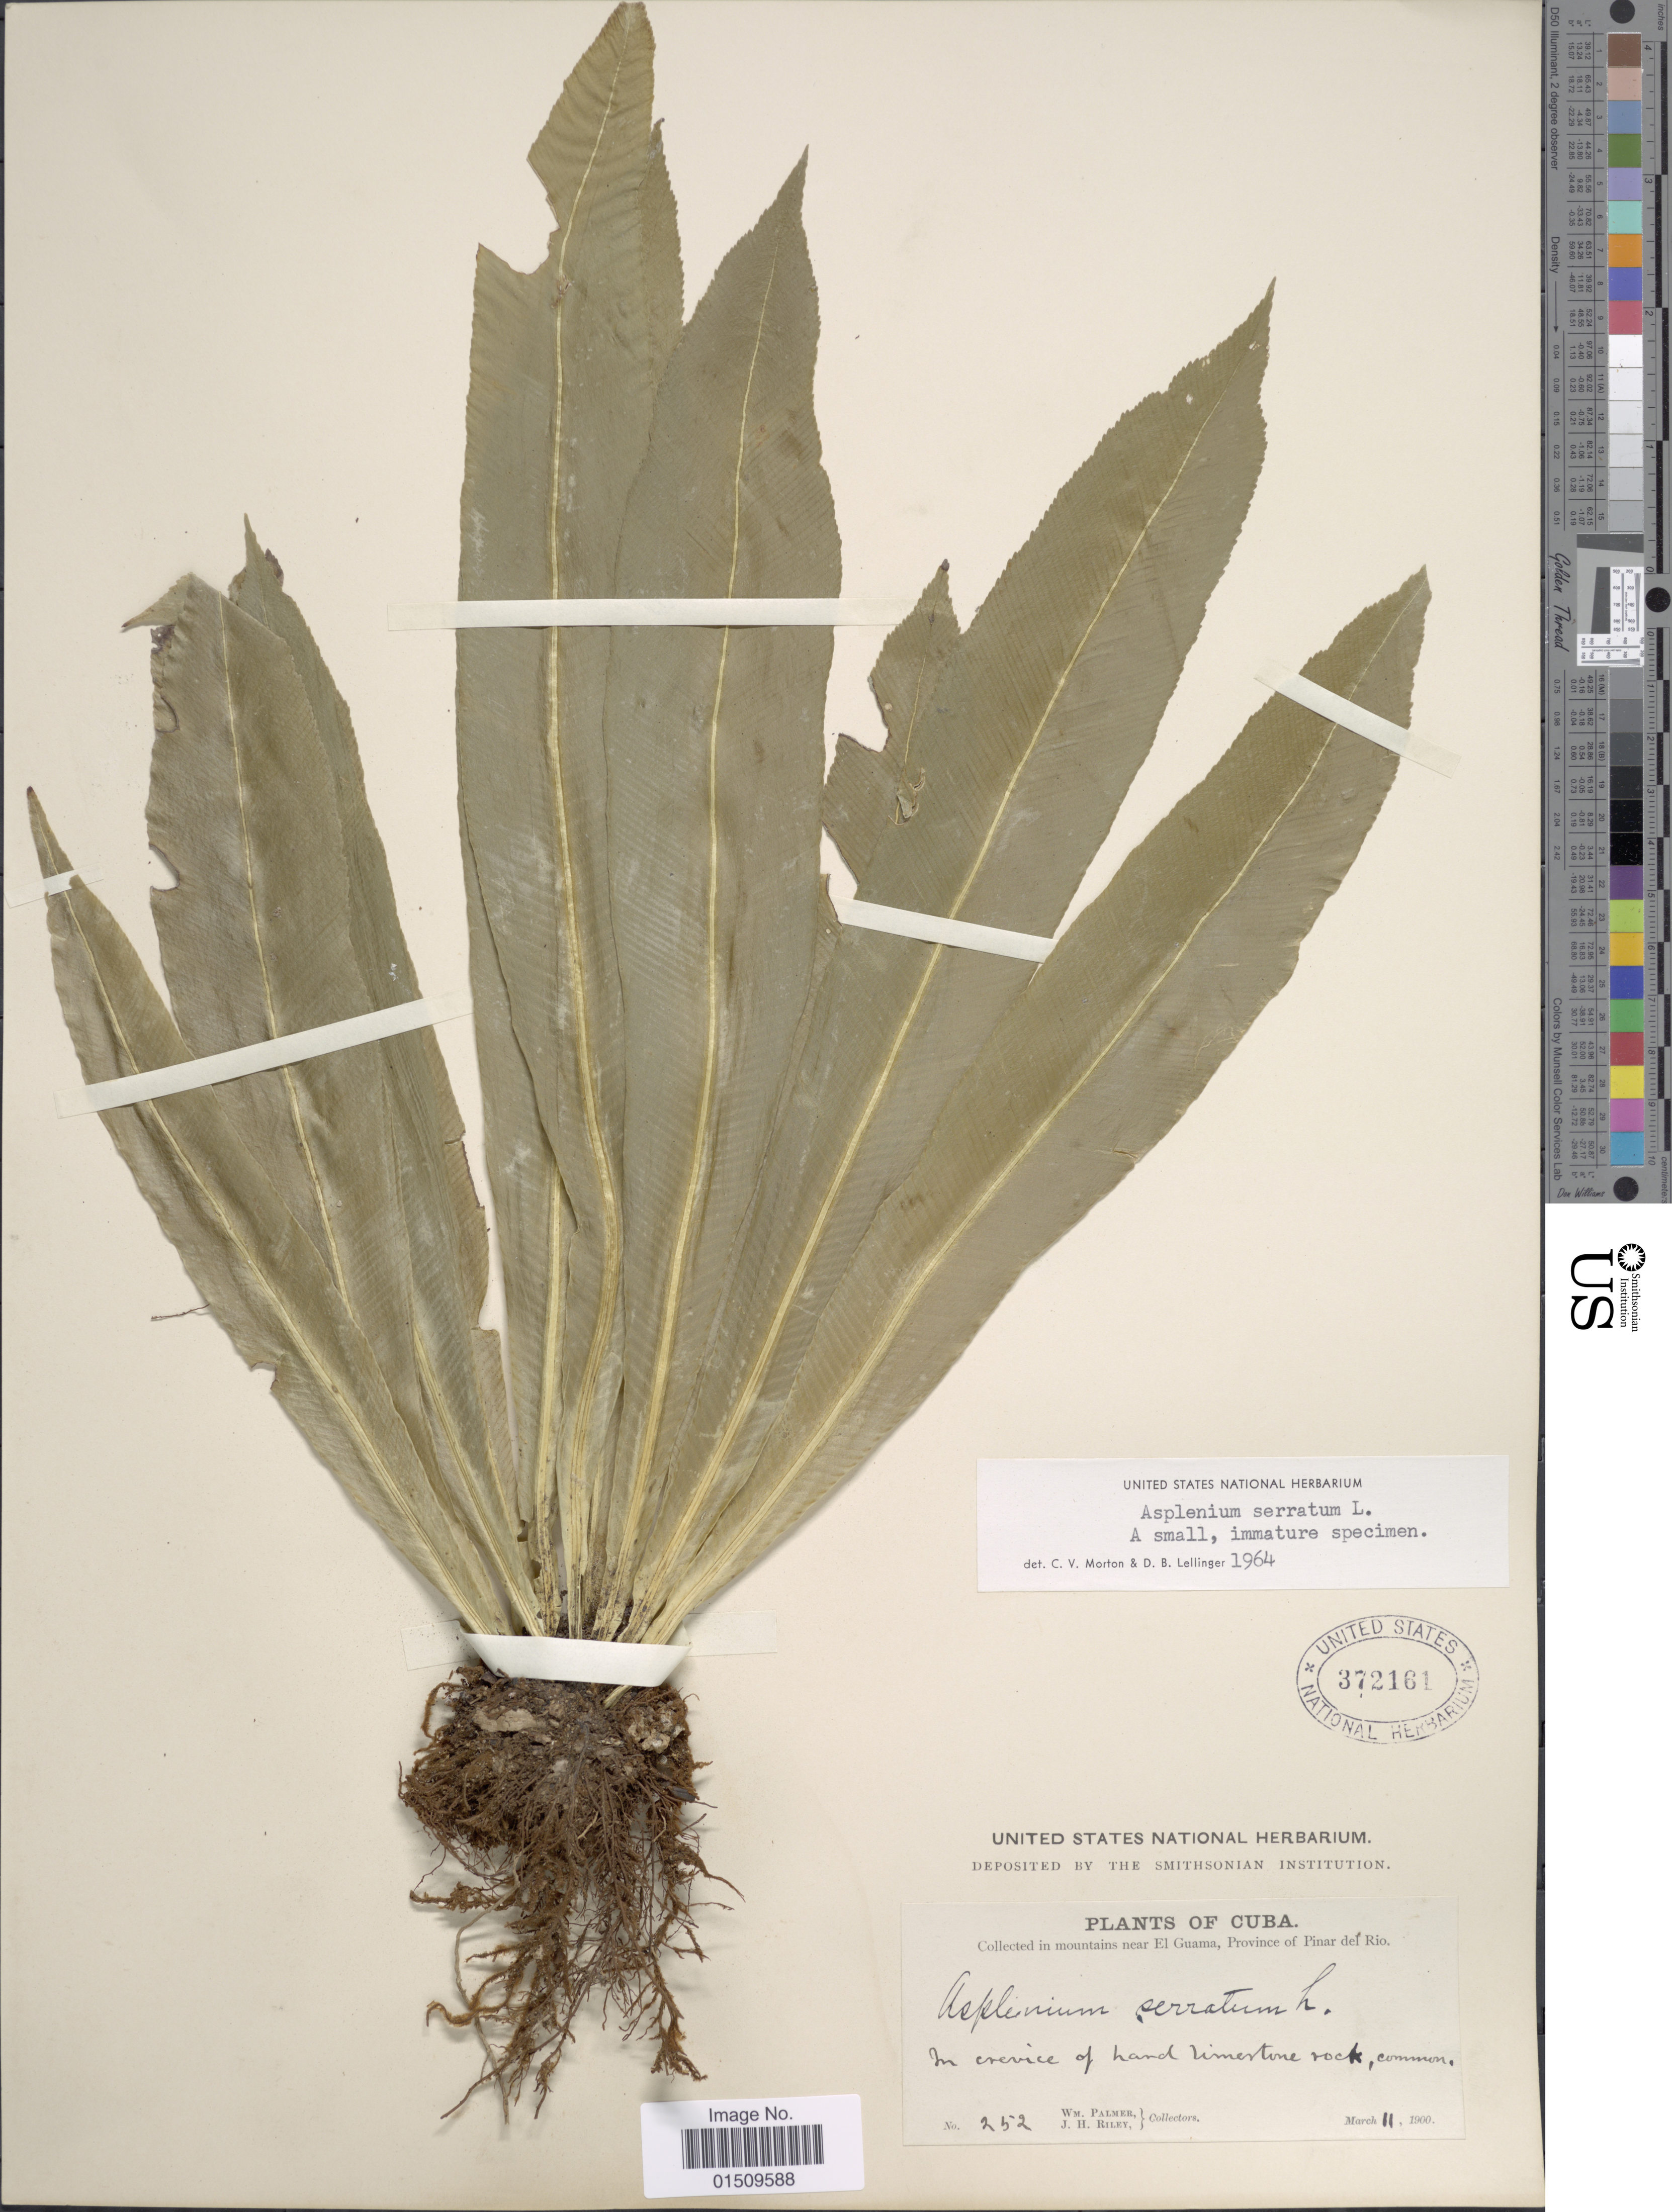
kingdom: Plantae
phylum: Tracheophyta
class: Polypodiopsida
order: Polypodiales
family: Aspleniaceae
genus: Asplenium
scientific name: Asplenium serratum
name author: L.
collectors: W. Palmer & J. H. Riley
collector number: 252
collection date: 1900-03-11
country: Cuba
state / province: Pinar del Río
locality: Cuba, in mountains near El Guama.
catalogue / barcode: US 372161